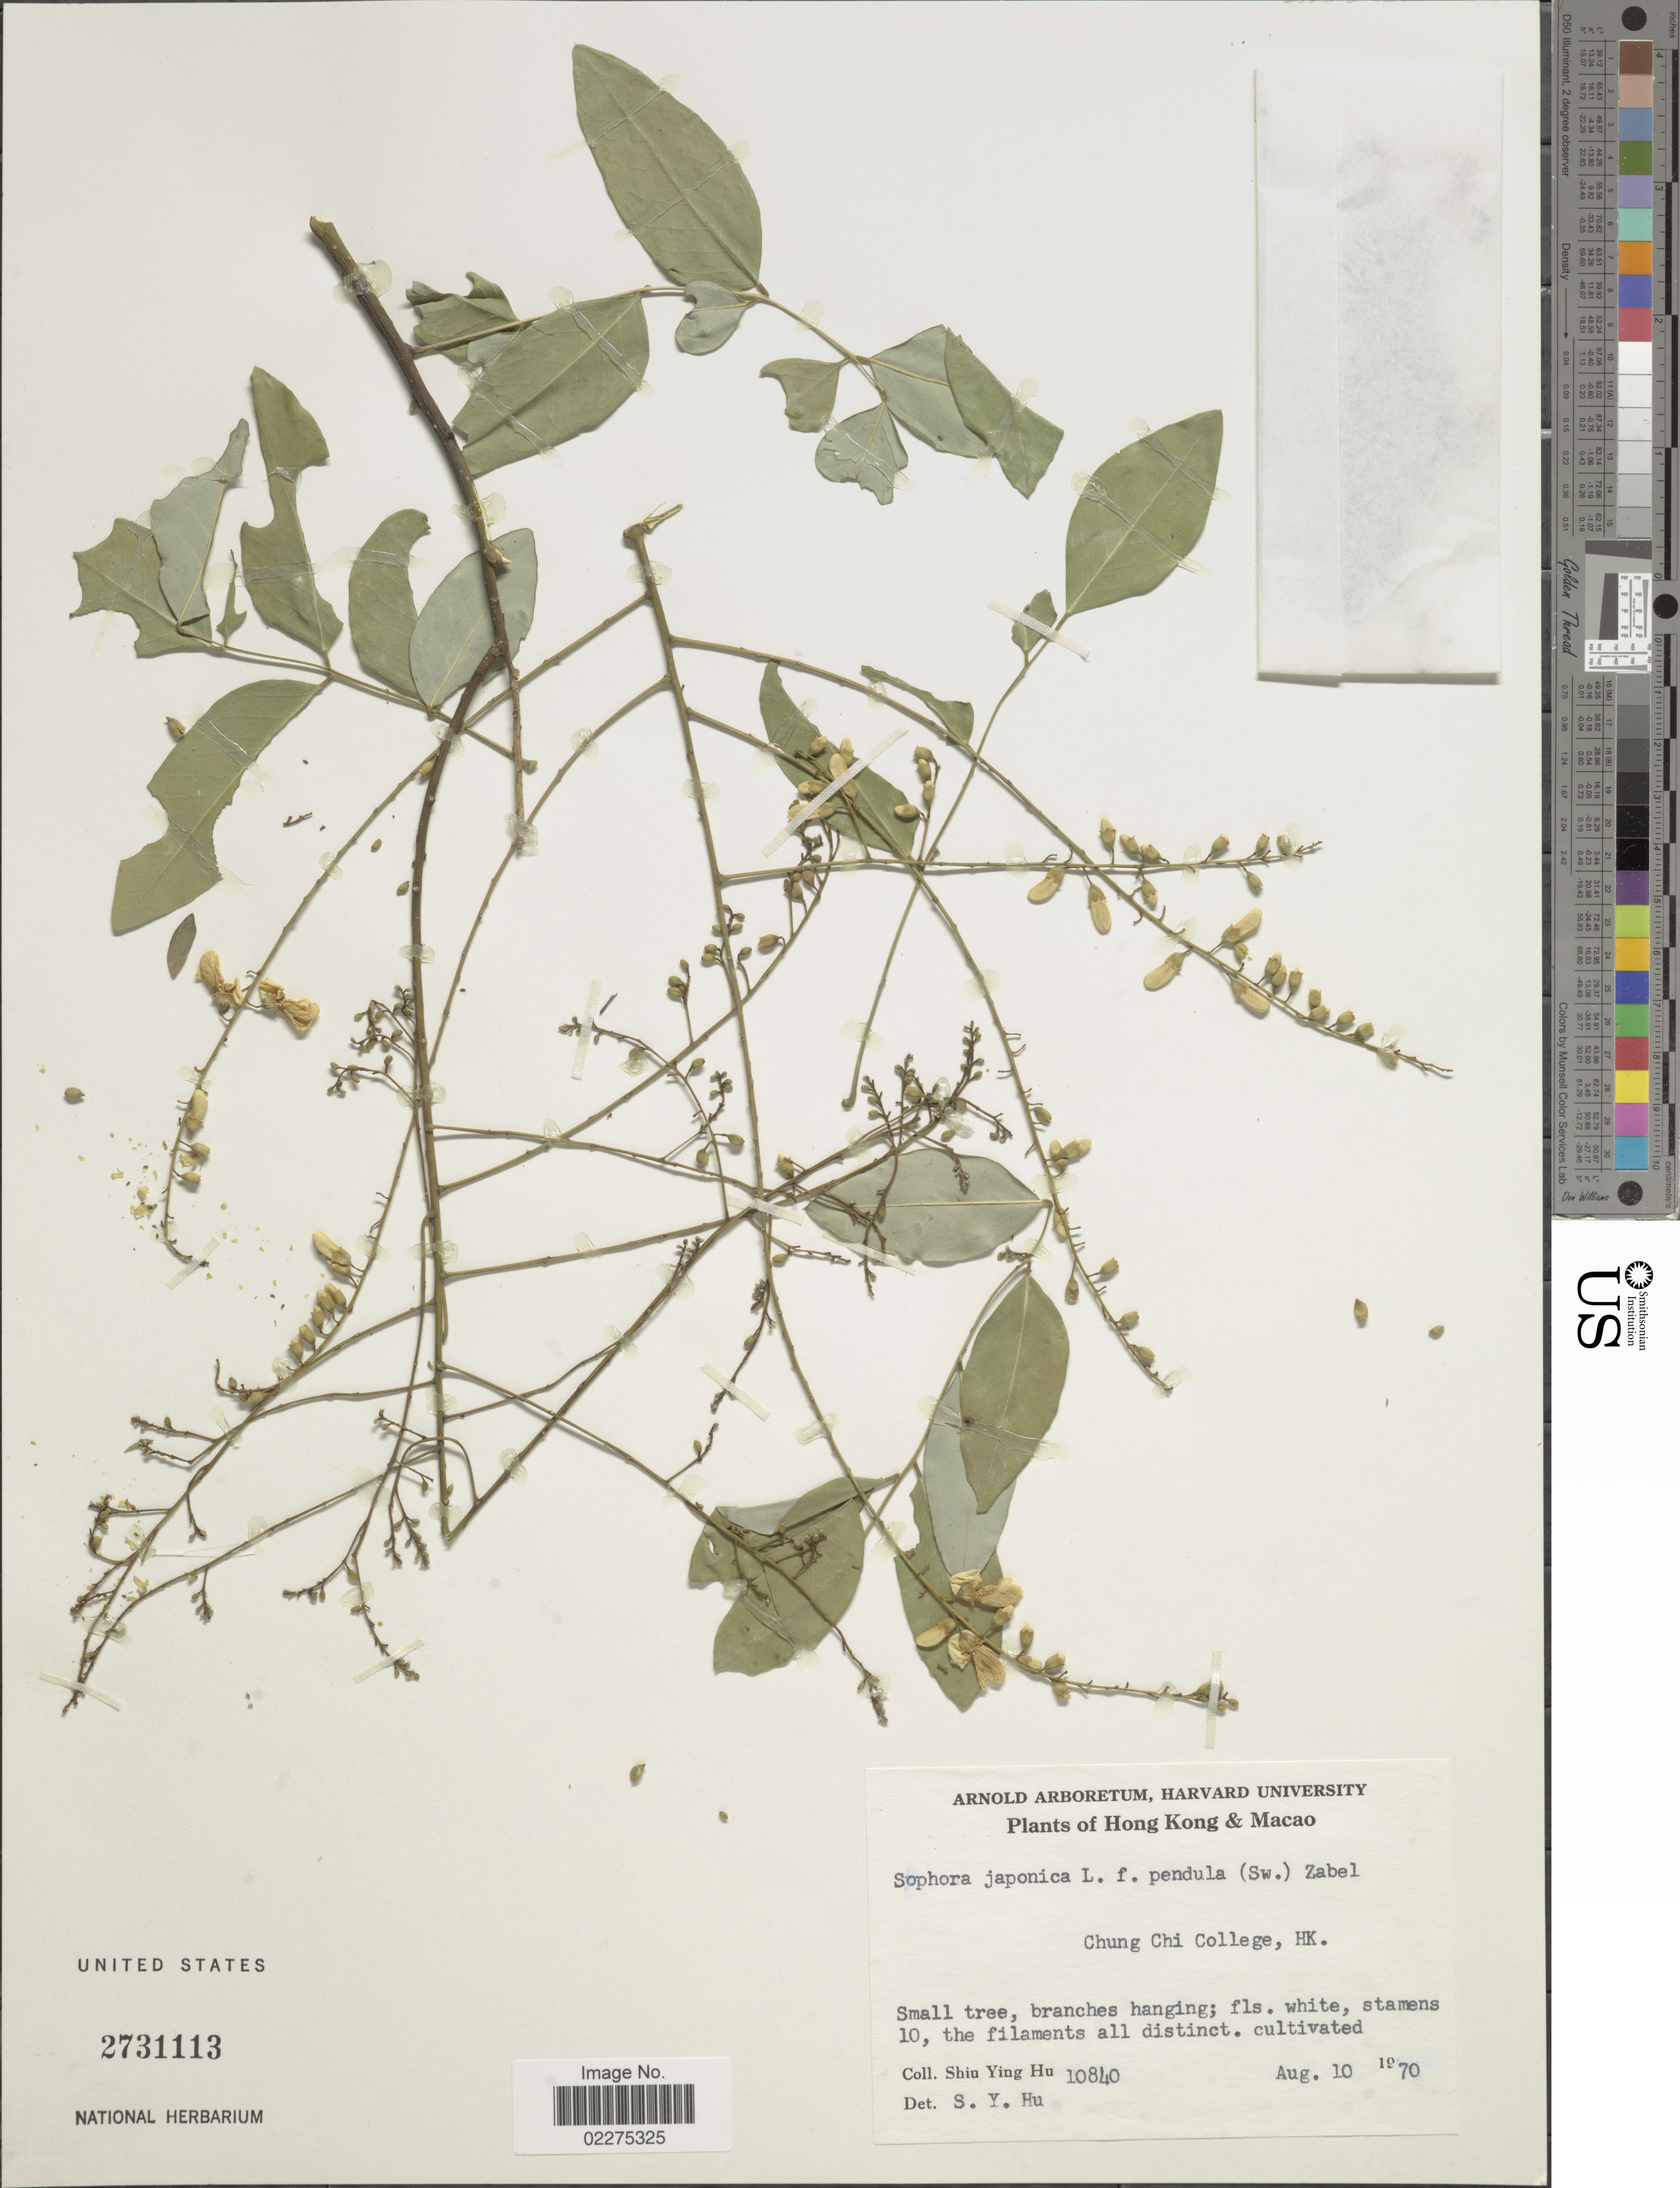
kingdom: Plantae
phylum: Tracheophyta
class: Magnoliopsida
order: Fabales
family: Fabaceae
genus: Sophora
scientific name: Sophora japonica f. pendula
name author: Loudon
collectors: S. Y. Hu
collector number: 10840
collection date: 1970-08-10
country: China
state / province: Hong Kong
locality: Chung Cho College, HK.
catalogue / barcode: US 2731113